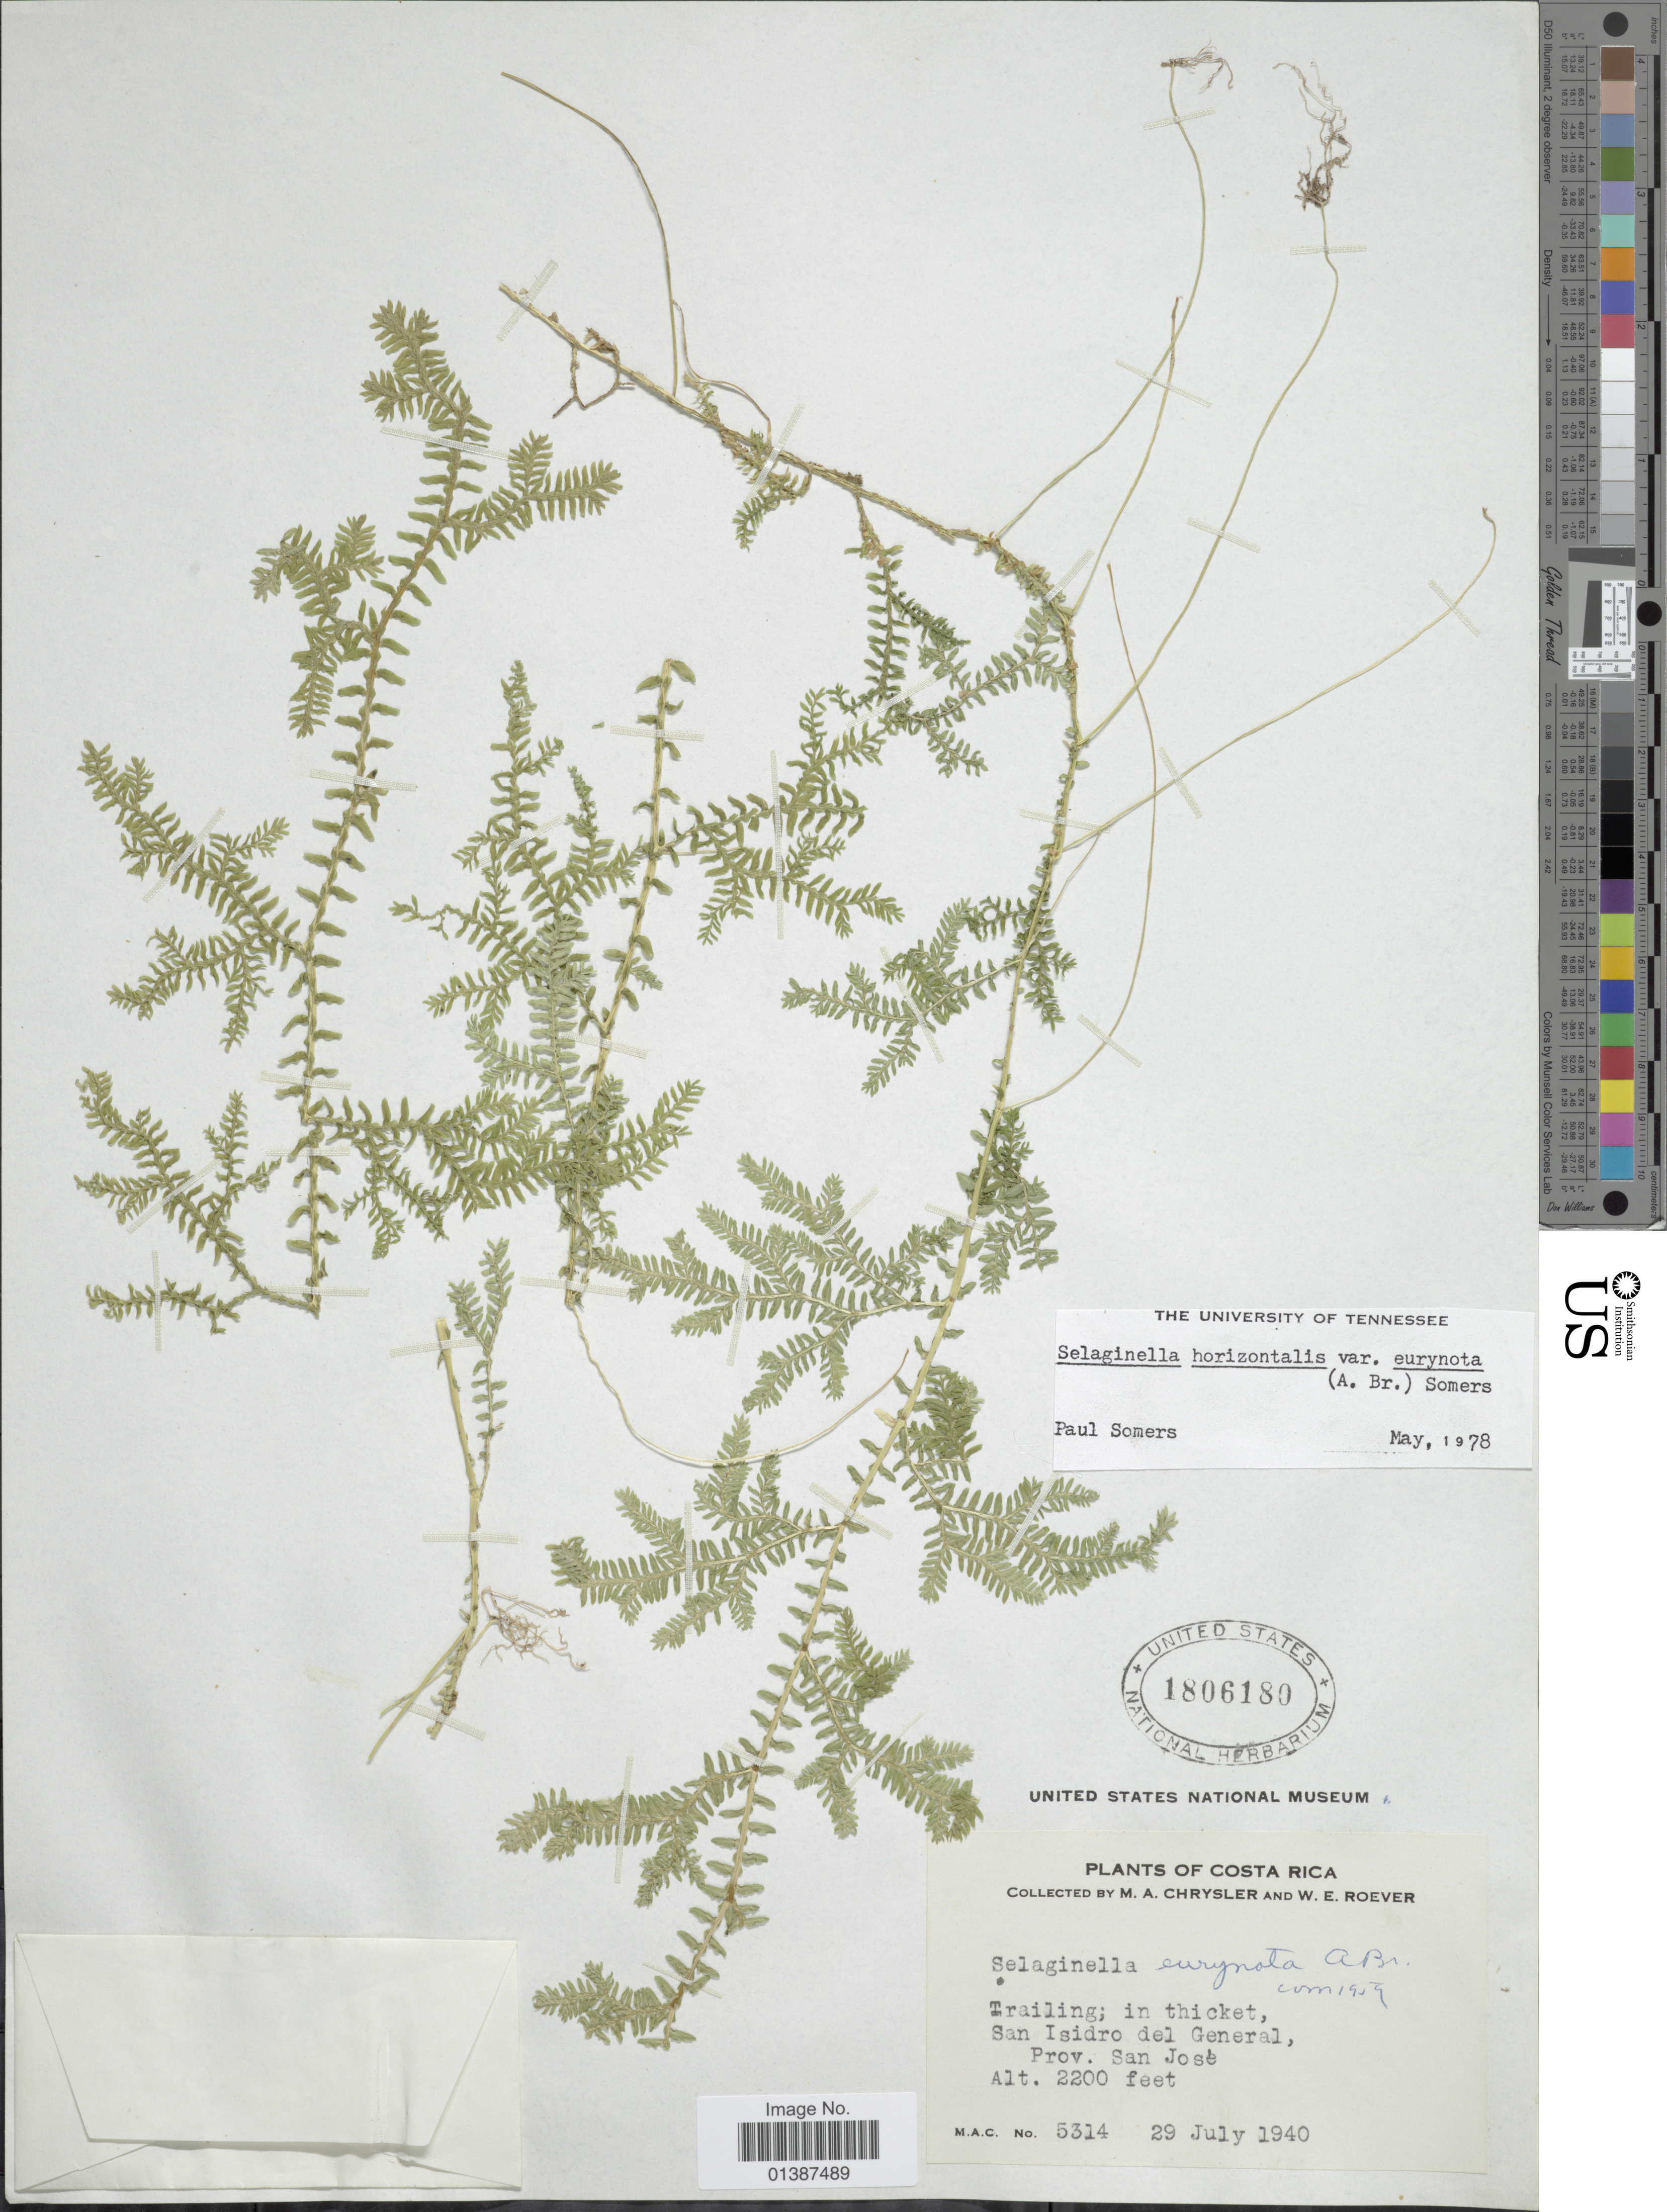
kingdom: Plantae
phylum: Tracheophyta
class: Lycopodiopsida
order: Selaginellales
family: Selaginellaceae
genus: Selaginella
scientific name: Selaginella eurynota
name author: A. Braun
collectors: M. A. Chrysler & W. Roever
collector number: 5314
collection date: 1940-07-29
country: Costa Rica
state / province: San José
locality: San Isidro del General, Prov. San José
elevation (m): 671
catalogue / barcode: US 1806180